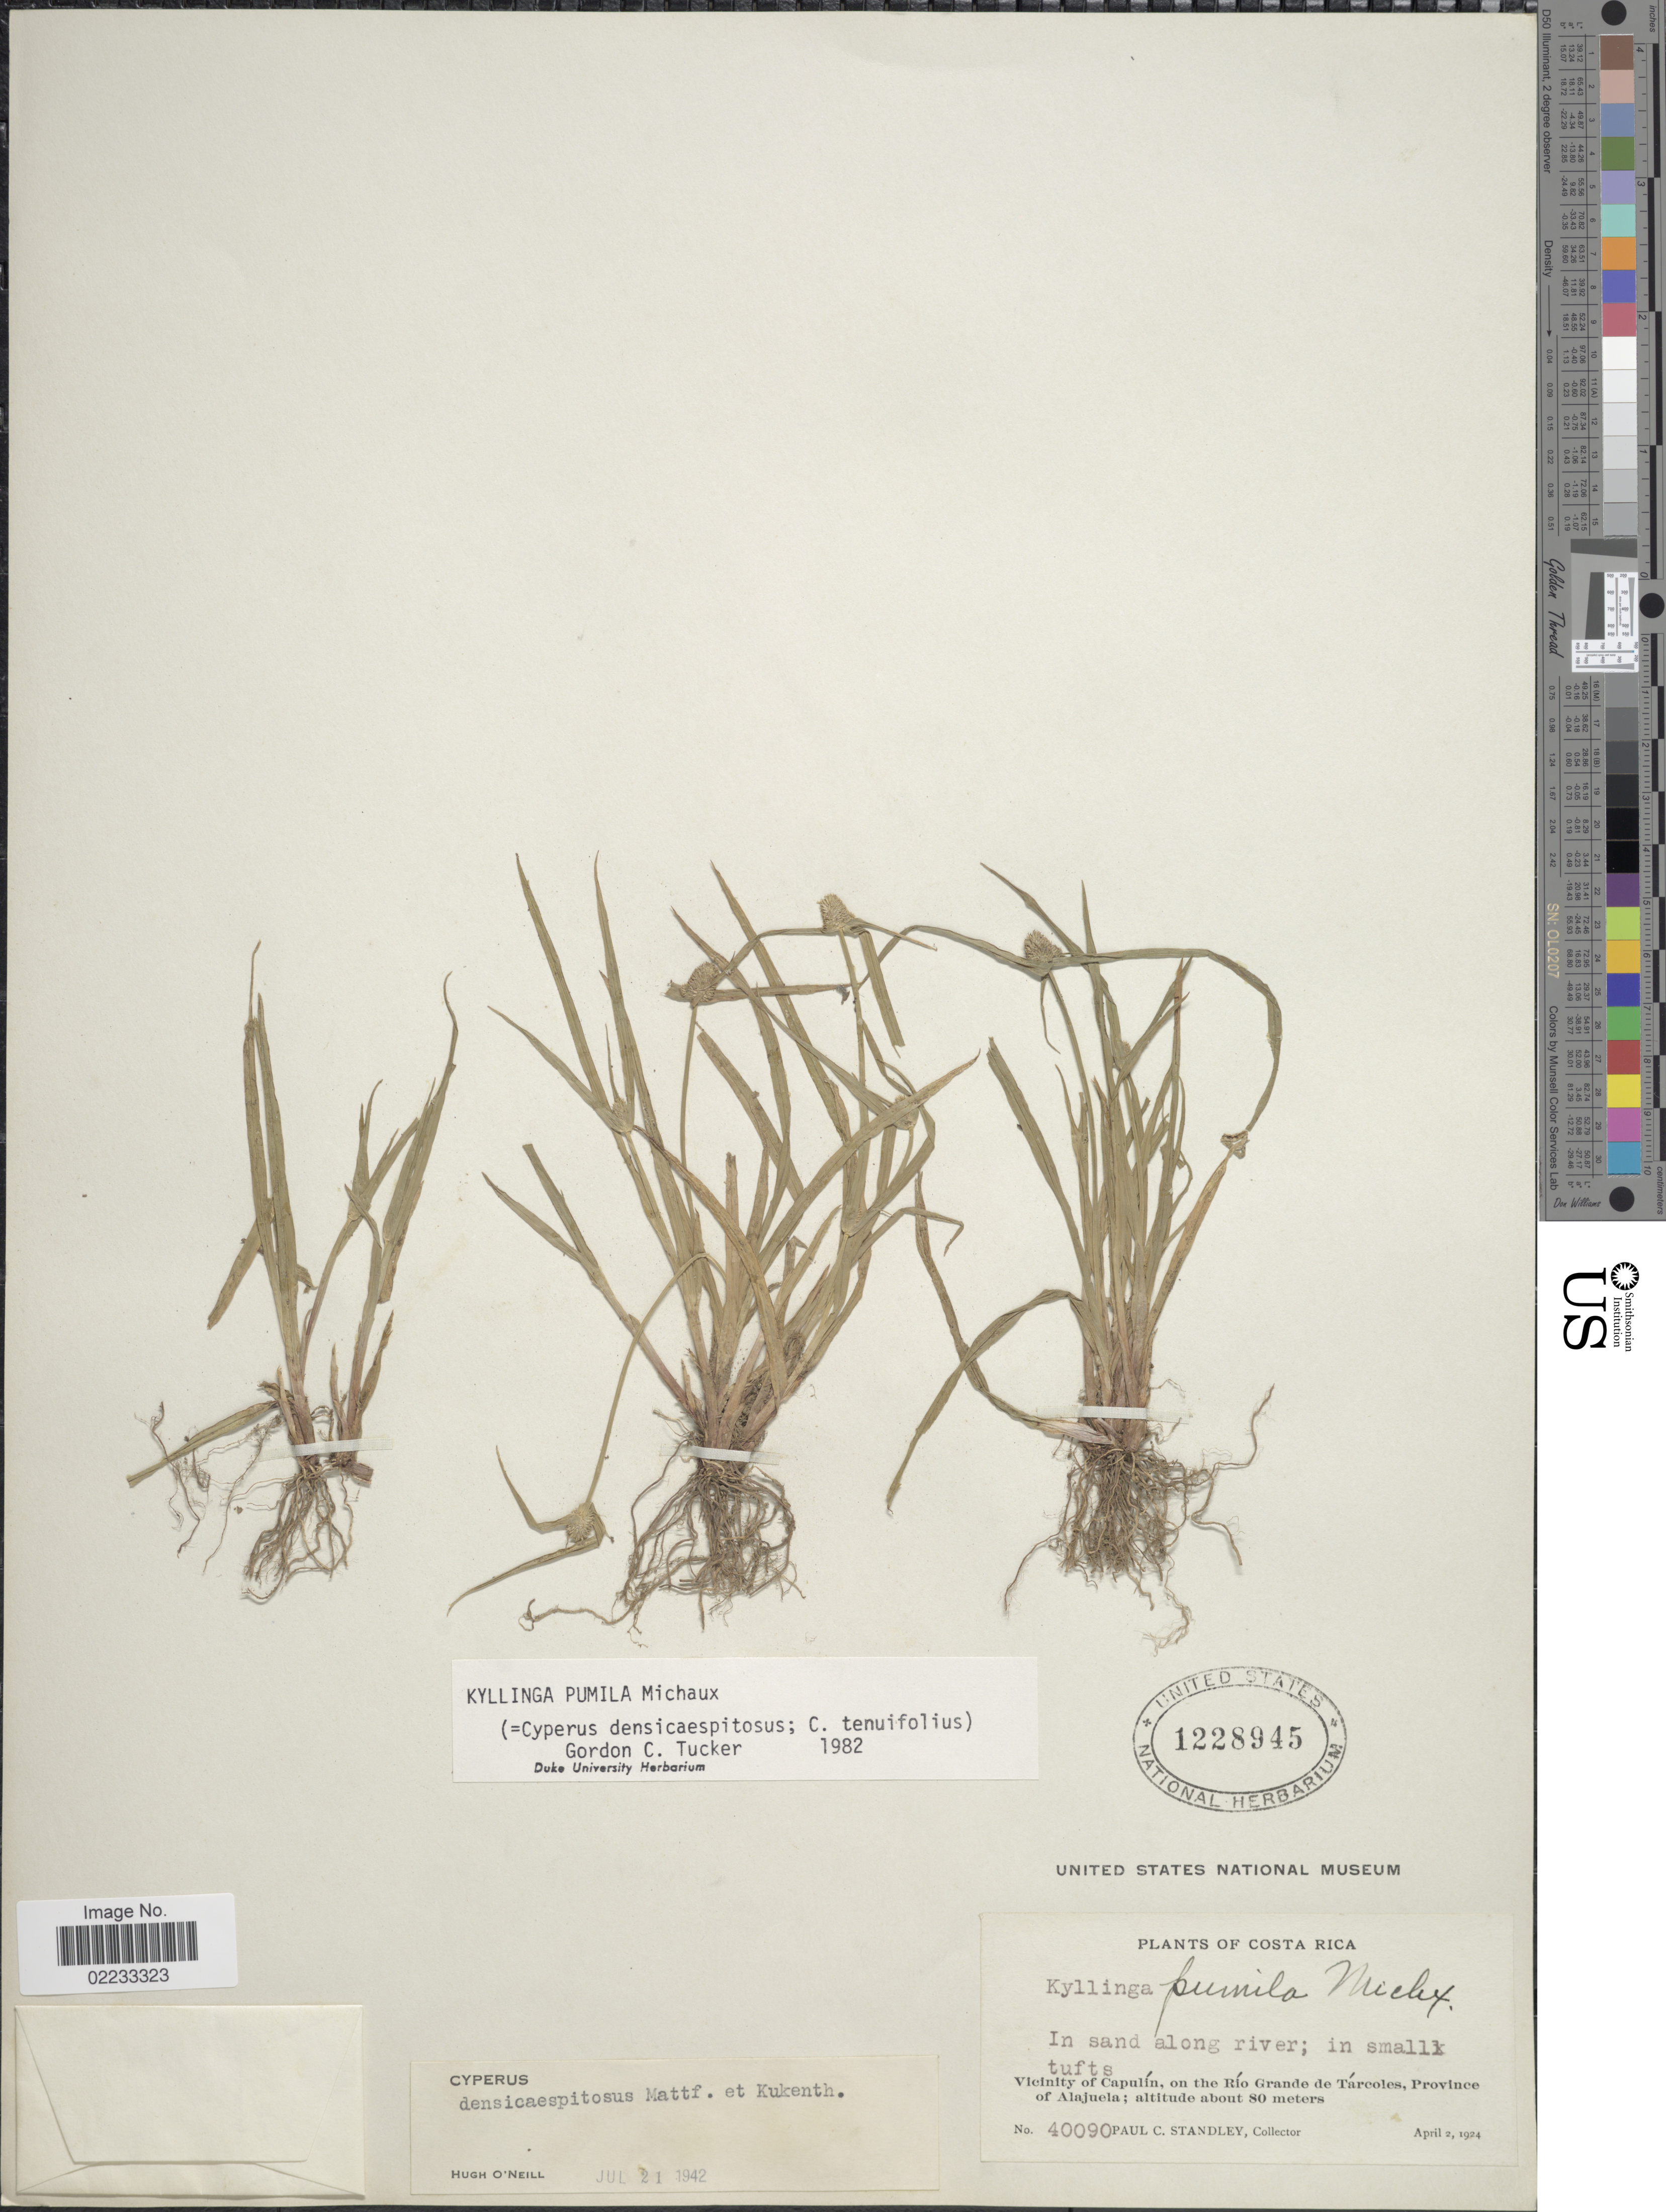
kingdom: Plantae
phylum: Tracheophyta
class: Liliopsida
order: Poales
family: Cyperaceae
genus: Cyperus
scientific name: Cyperus hortensis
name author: (Salzm. ex Steud.) Dorr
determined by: Strong, Mark T., (BOT), Smithsonian Institution - National Museum of Natural History (UNITED STATES)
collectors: P. C. Standley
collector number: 40090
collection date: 1924-04-02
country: Costa Rica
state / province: Alajuela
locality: In sand along river, Vicinity of Copulin, on the Rio Grande de Tarcoles.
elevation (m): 80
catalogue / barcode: US 1228945